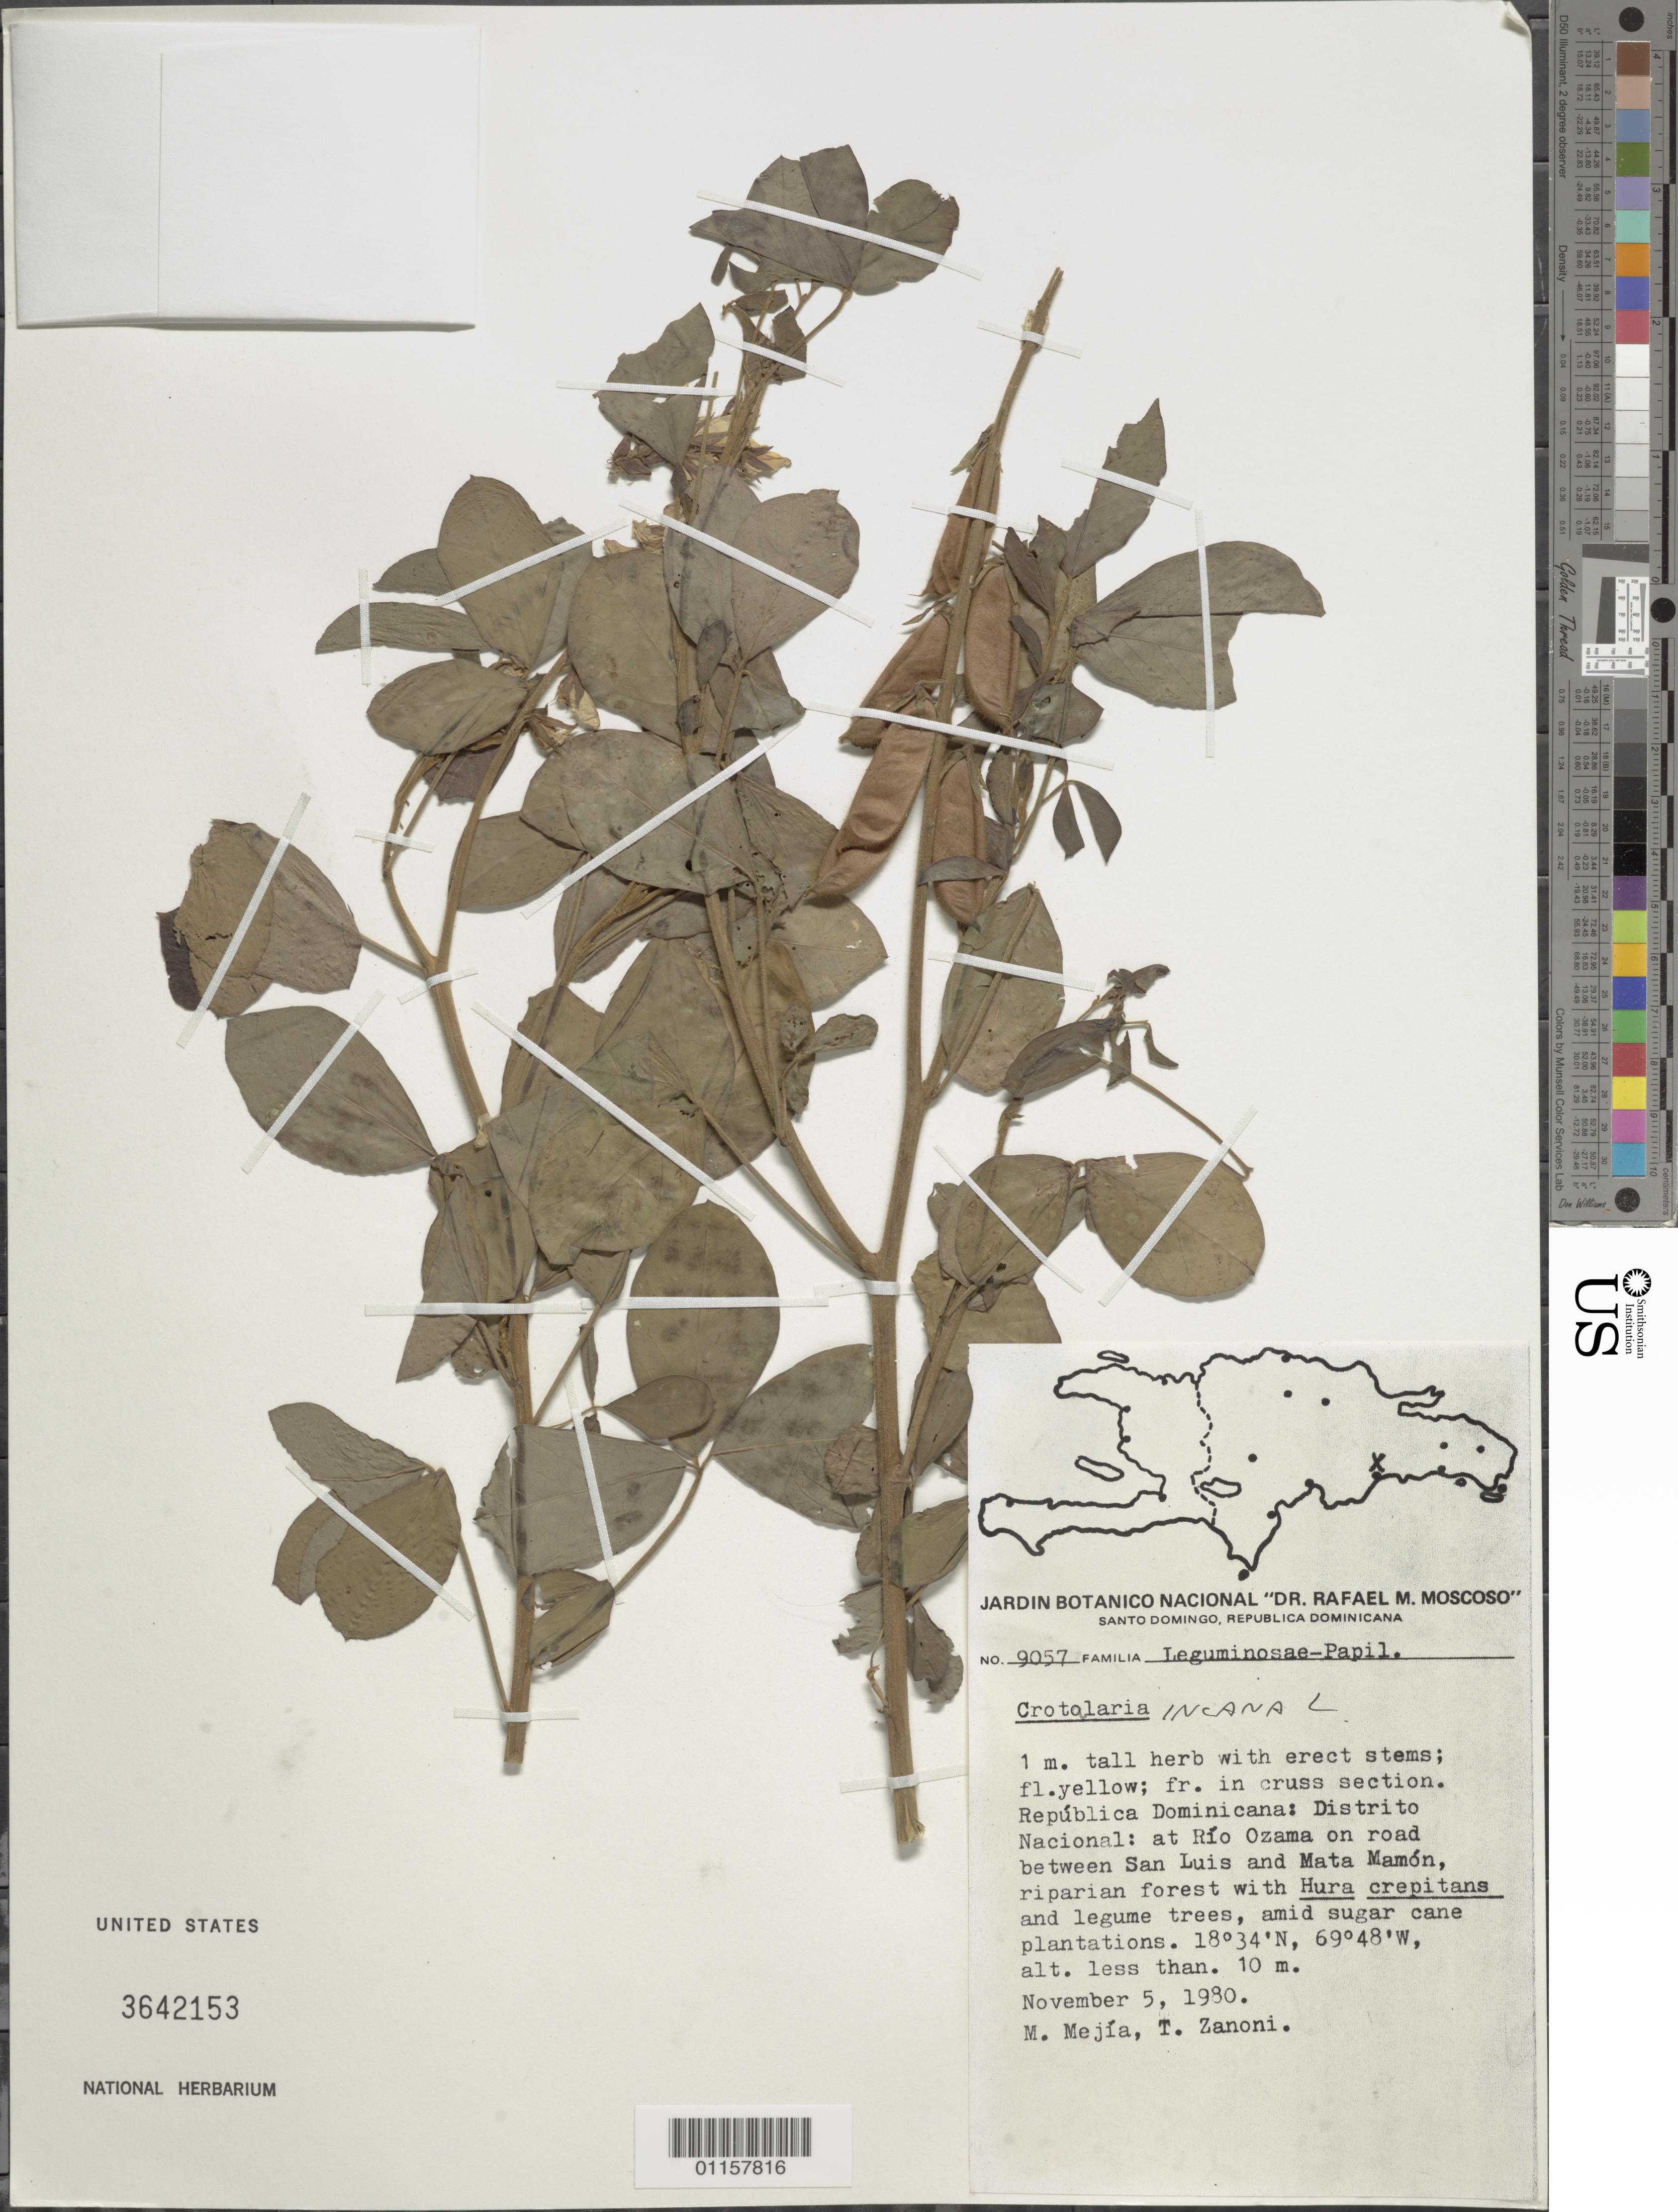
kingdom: Plantae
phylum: Tracheophyta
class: Magnoliopsida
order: Fabales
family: Fabaceae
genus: Crotalaria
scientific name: Crotalaria incana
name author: L.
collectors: M. Mejia & T. A. Zanoni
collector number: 9057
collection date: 1980-11-05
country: Dominican Republic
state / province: Distrito Nacional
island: Hispaniola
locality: Río Ozama, on road between San Luis and Mata Mamón.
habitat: Riparian forest with Hura crepitans and legume trees, amid sugar cane plantations.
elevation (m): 10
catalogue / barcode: US 3642153